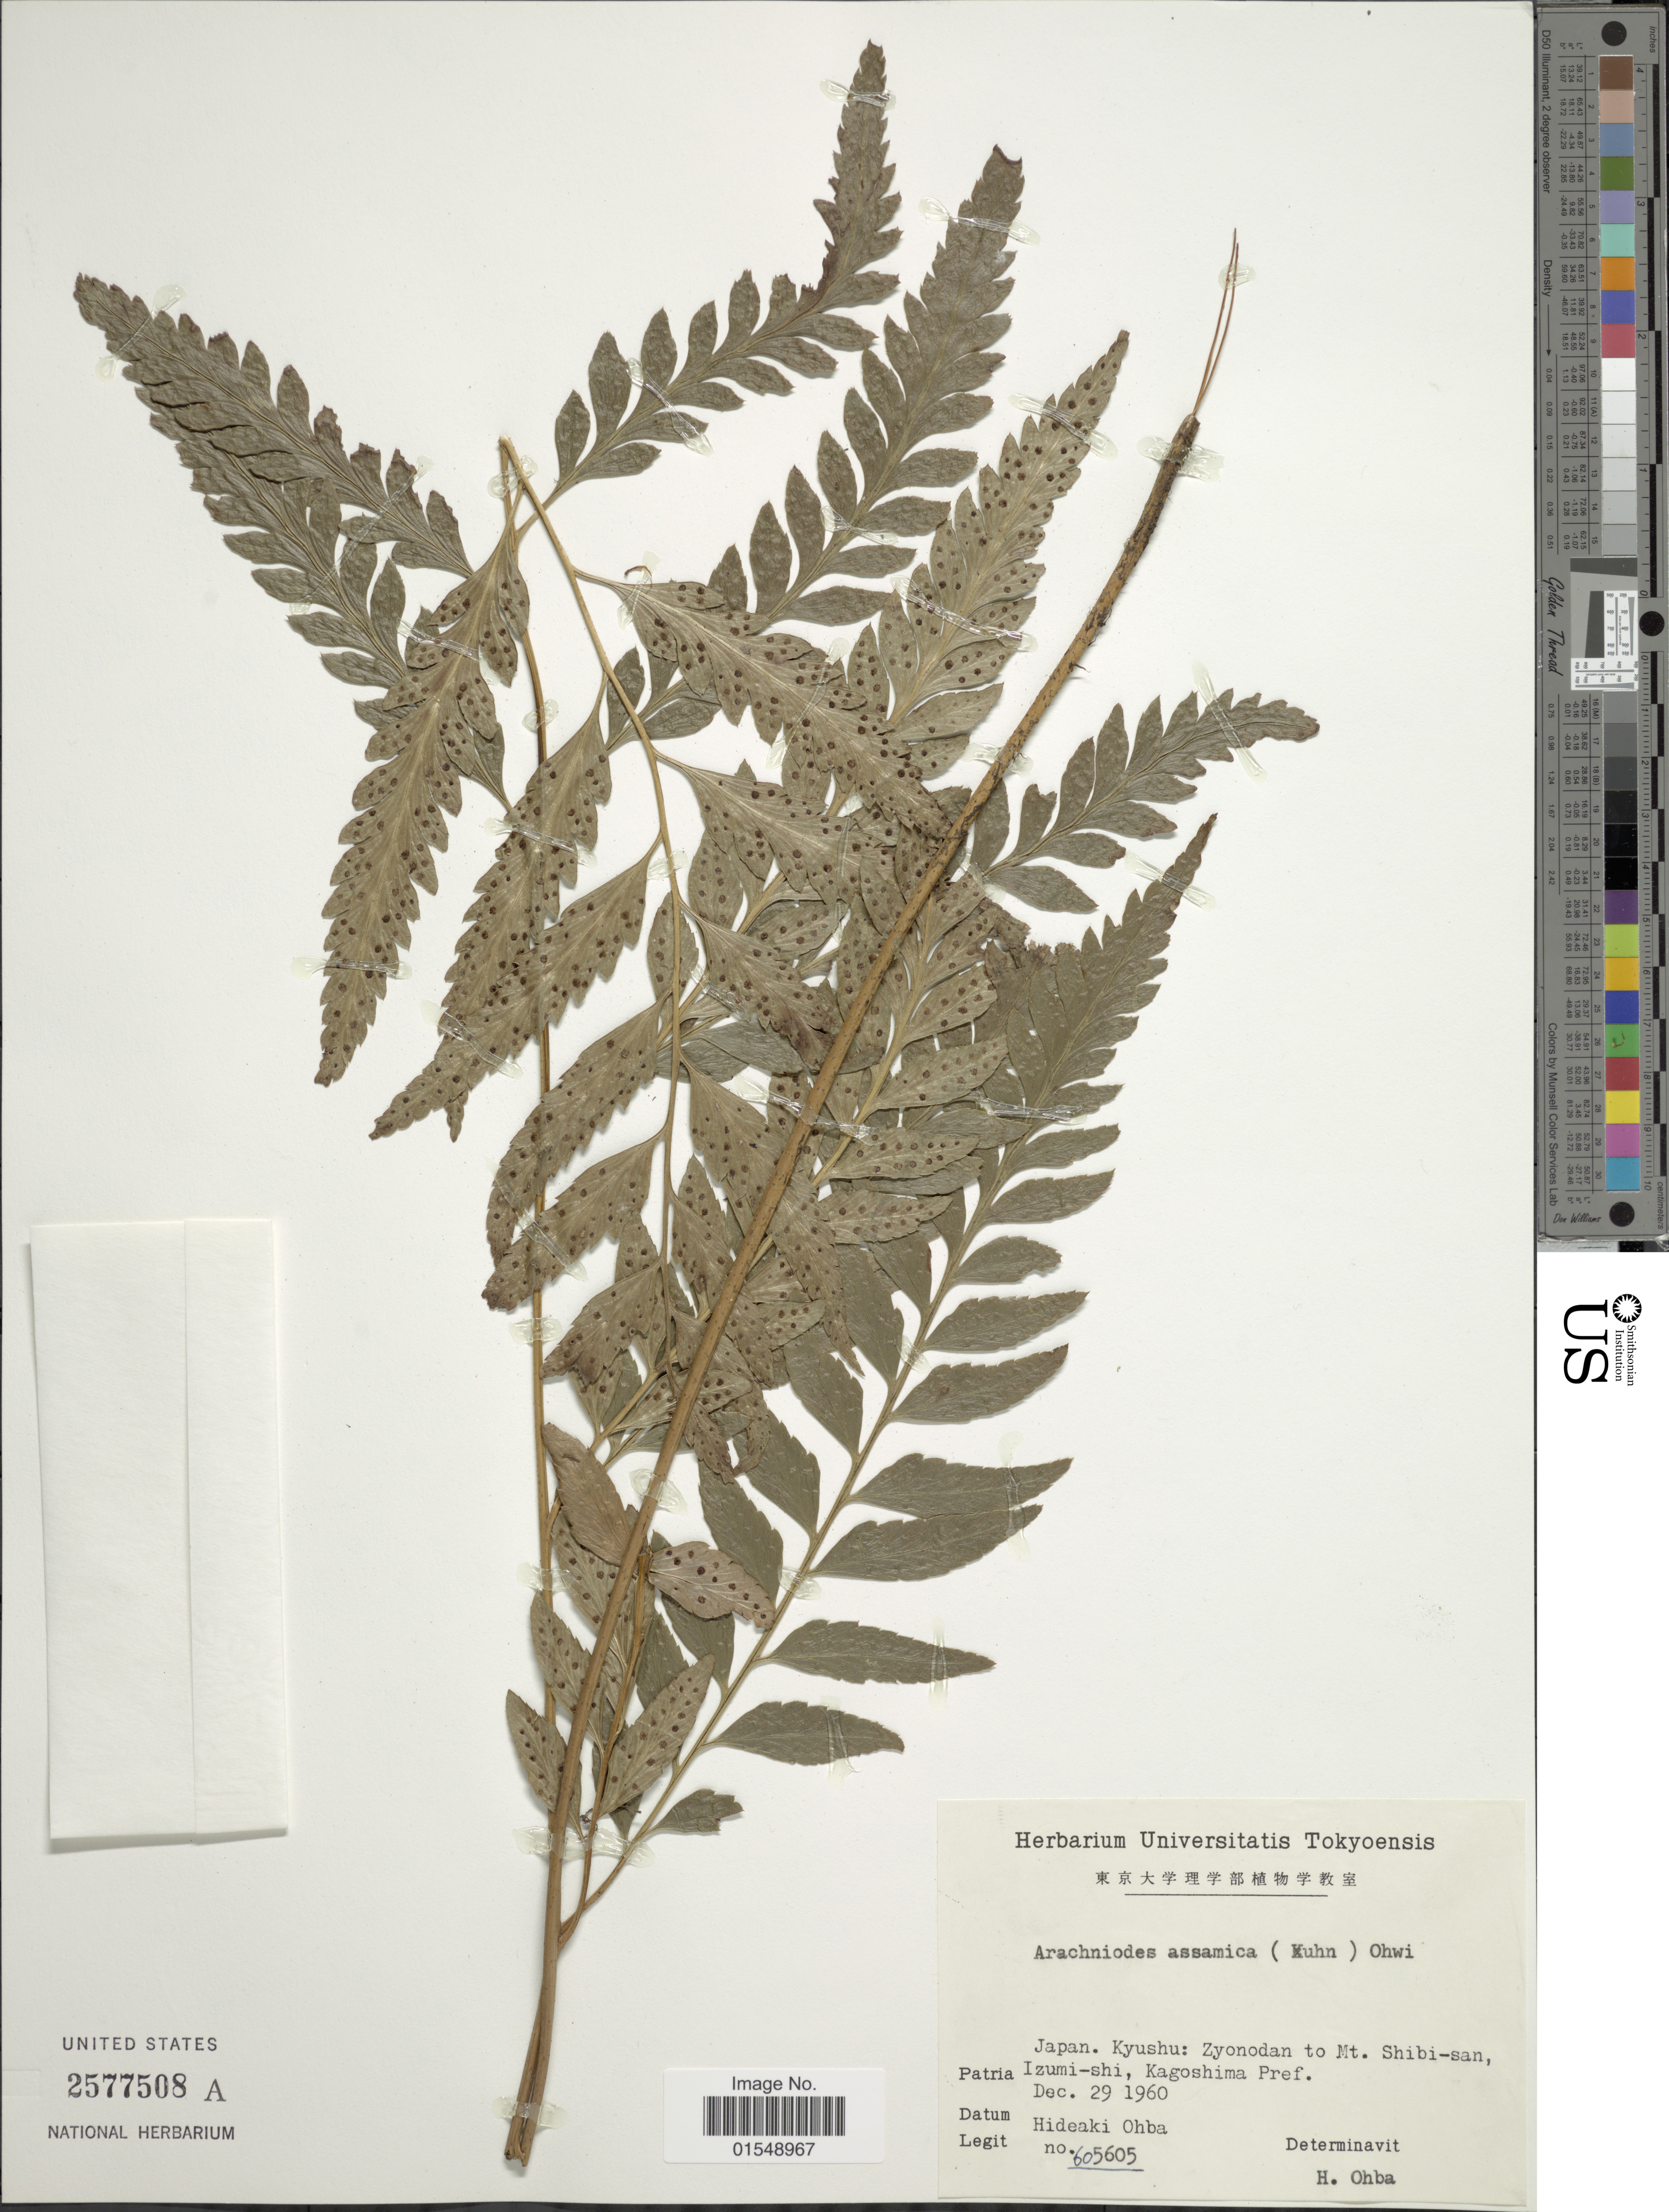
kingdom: Plantae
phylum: Tracheophyta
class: Polypodiopsida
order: Polypodiales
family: Dryopteridaceae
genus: Arachniodes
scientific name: Arachniodes assamica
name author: (Kuhn) Ohwi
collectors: H. Ohba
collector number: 605605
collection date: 1960-12-29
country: Japan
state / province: Kagosima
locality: Kyushu; Zyonodan to Mt. Shibi- san, Izumi- shi, Kagoshima Pref.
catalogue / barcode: US 2577508A